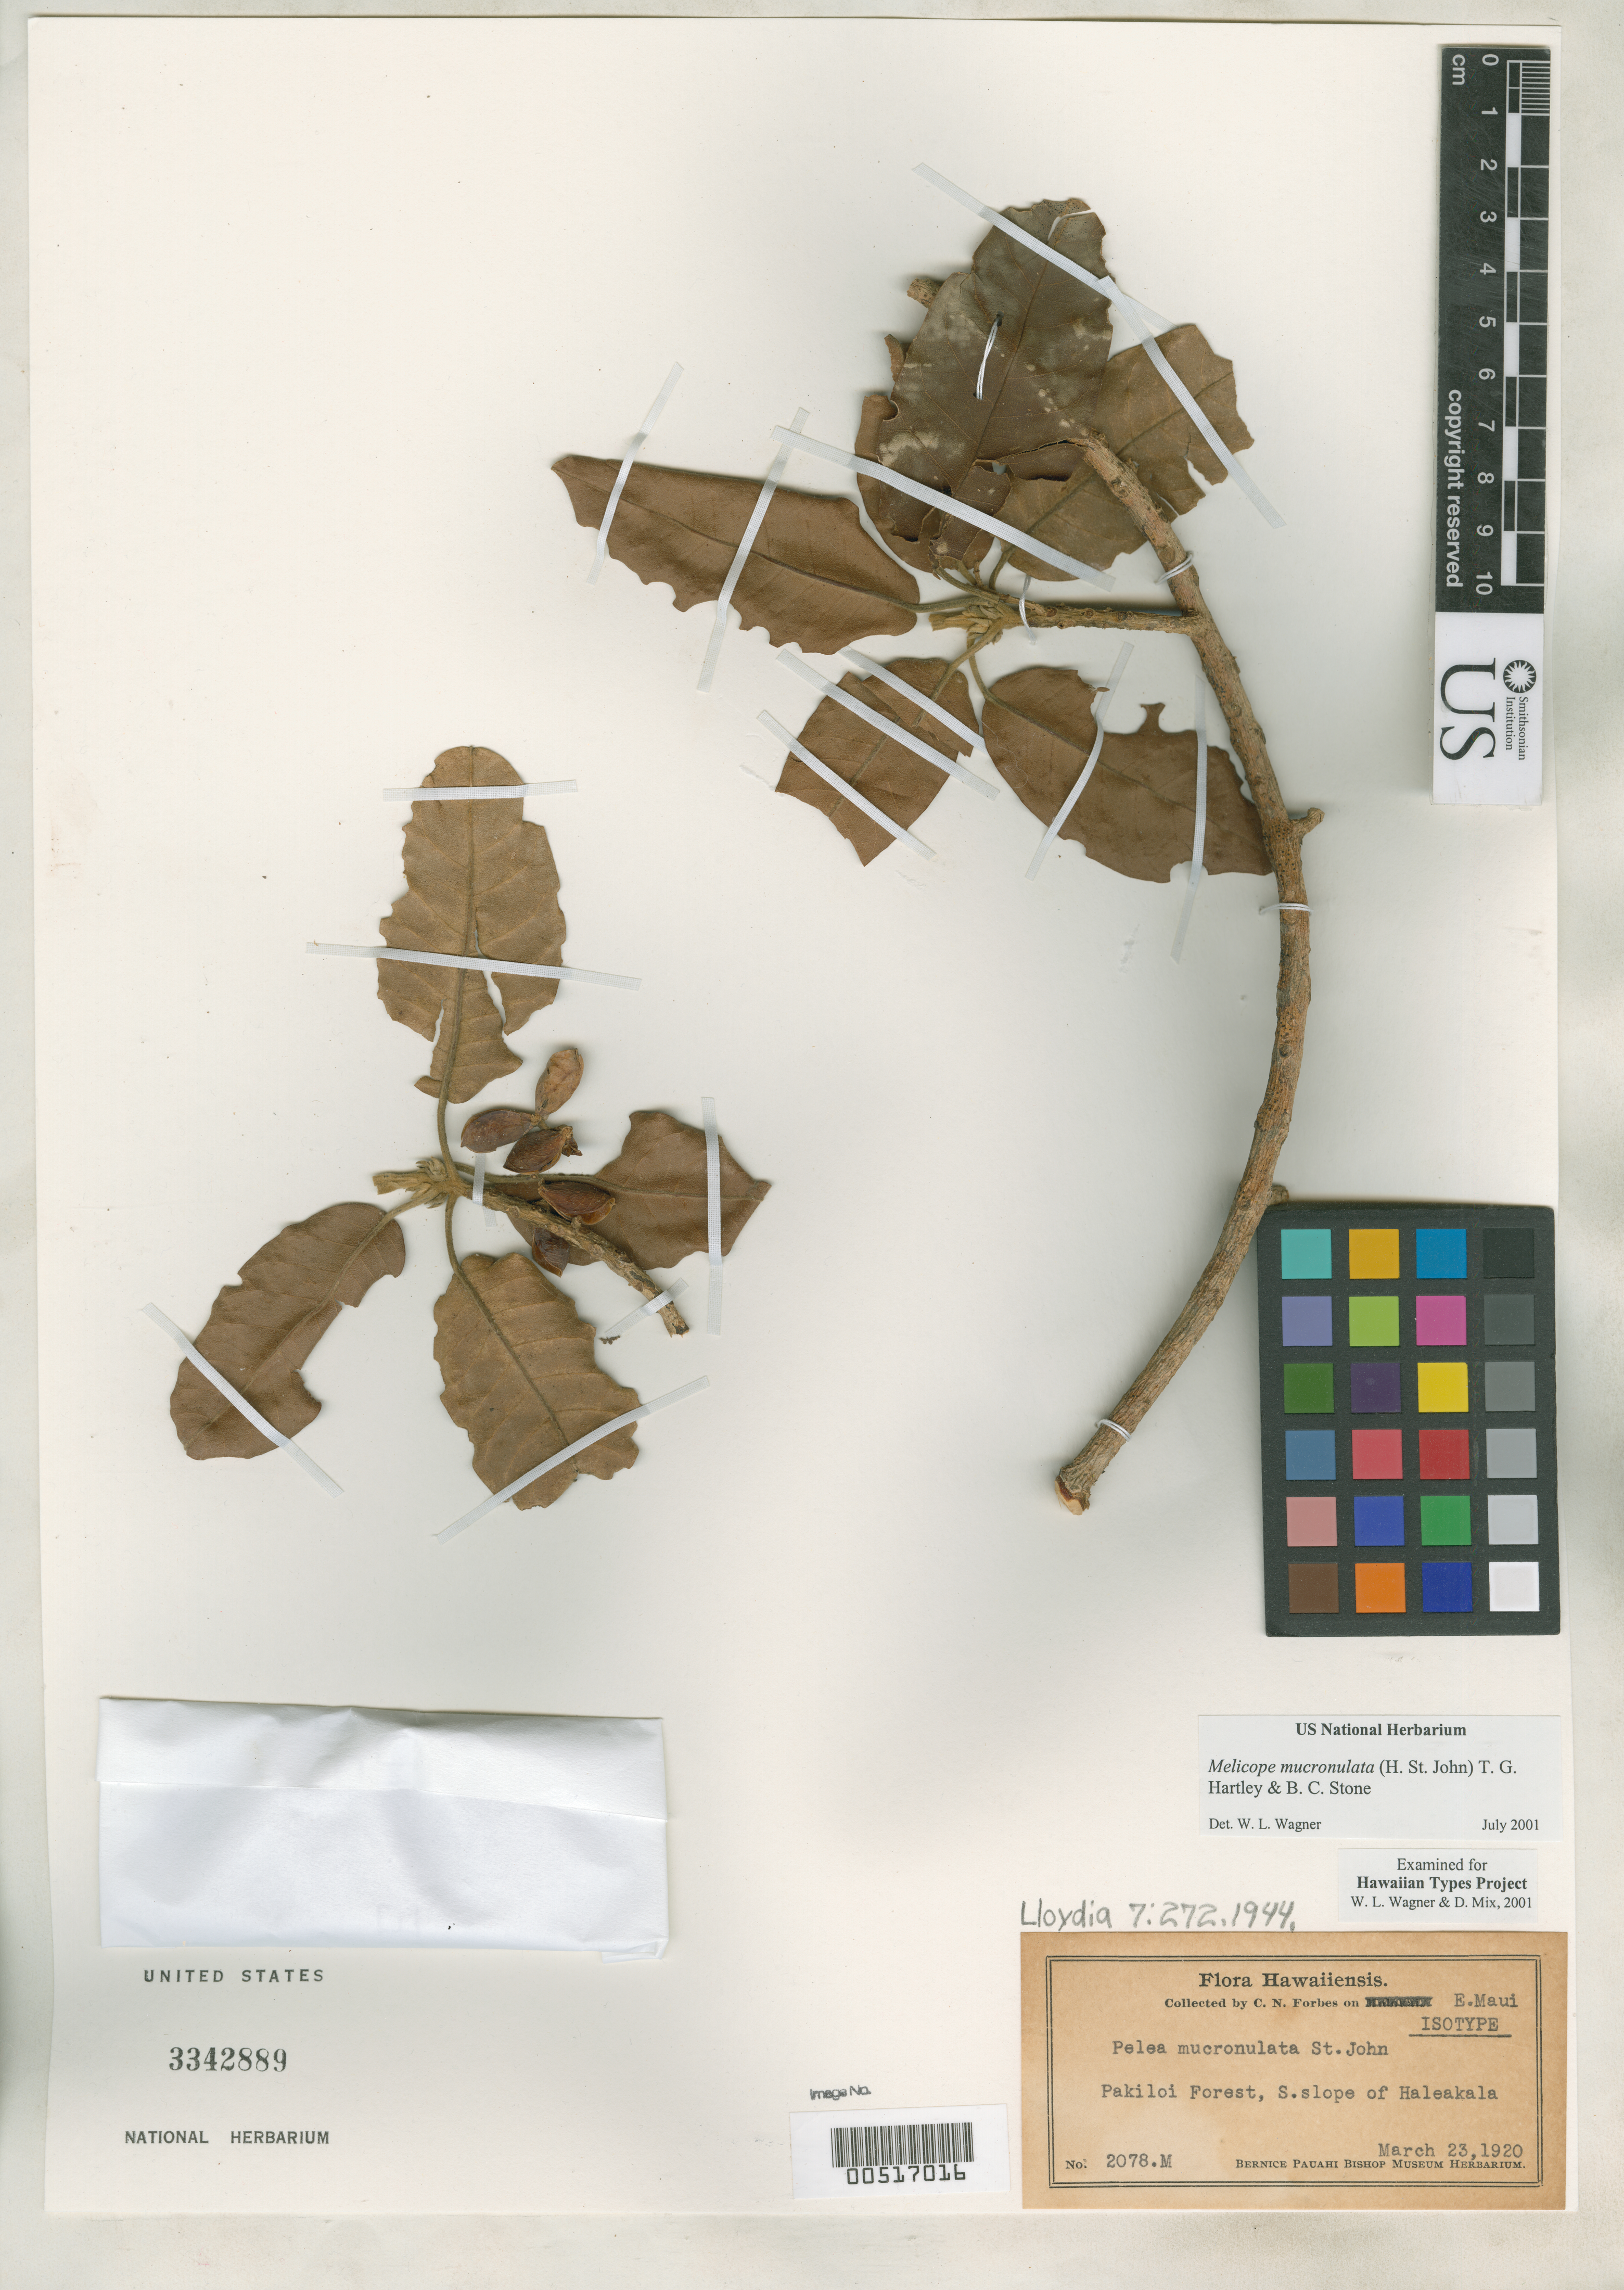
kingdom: Plantae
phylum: Tracheophyta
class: Magnoliopsida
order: Sapindales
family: Rutaceae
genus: Pelea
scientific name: Pelea mucronulata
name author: H. St. John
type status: Isotype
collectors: C. N. Forbes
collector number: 2078.M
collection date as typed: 23 Mar 1920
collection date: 1920-03-23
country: United States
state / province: Hawaii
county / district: Maui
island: Maui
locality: Pakiloi Forest, S slope of Haleakala. E. Maui.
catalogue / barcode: US 3342889